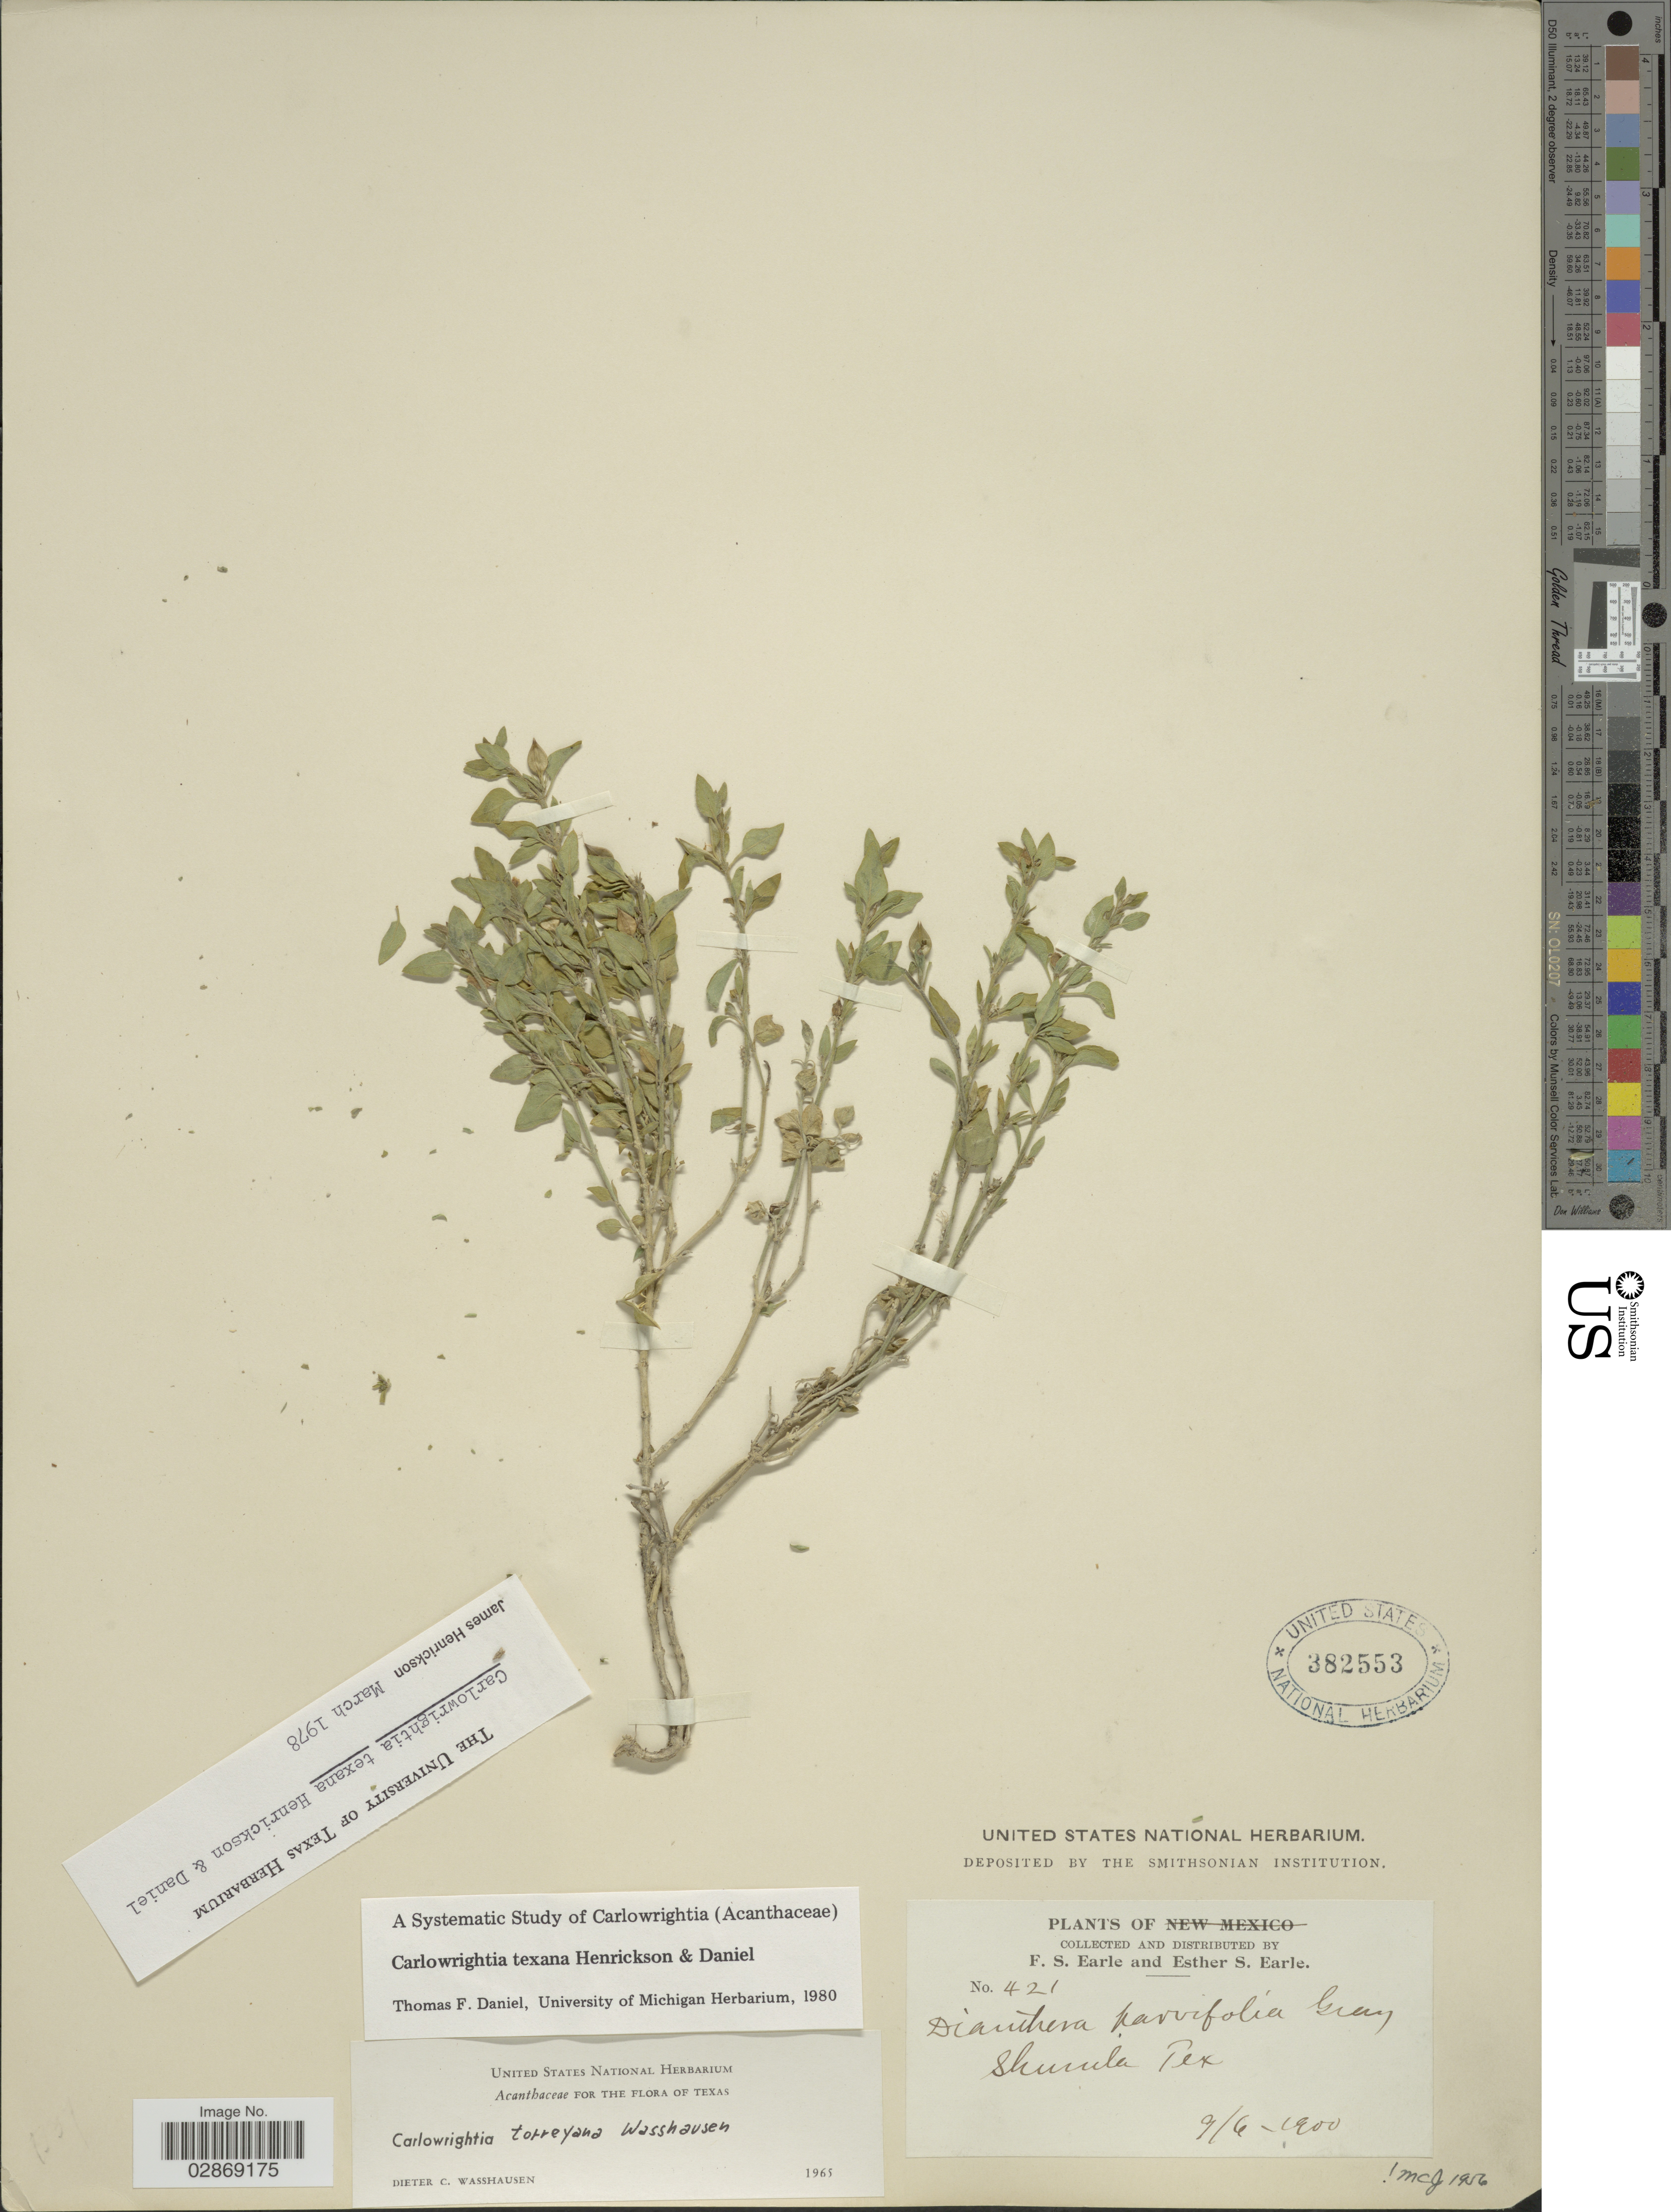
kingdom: Plantae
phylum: Tracheophyta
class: Magnoliopsida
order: Lamiales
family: Acanthaceae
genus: Carlowrightia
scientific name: Carlowrightia texana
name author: Henrickson & T.F. Daniel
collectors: F. S. Earle & E. S. Earle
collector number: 421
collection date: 1900-09-06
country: United States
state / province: Texas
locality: Shurula, Tex.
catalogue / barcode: US 382553